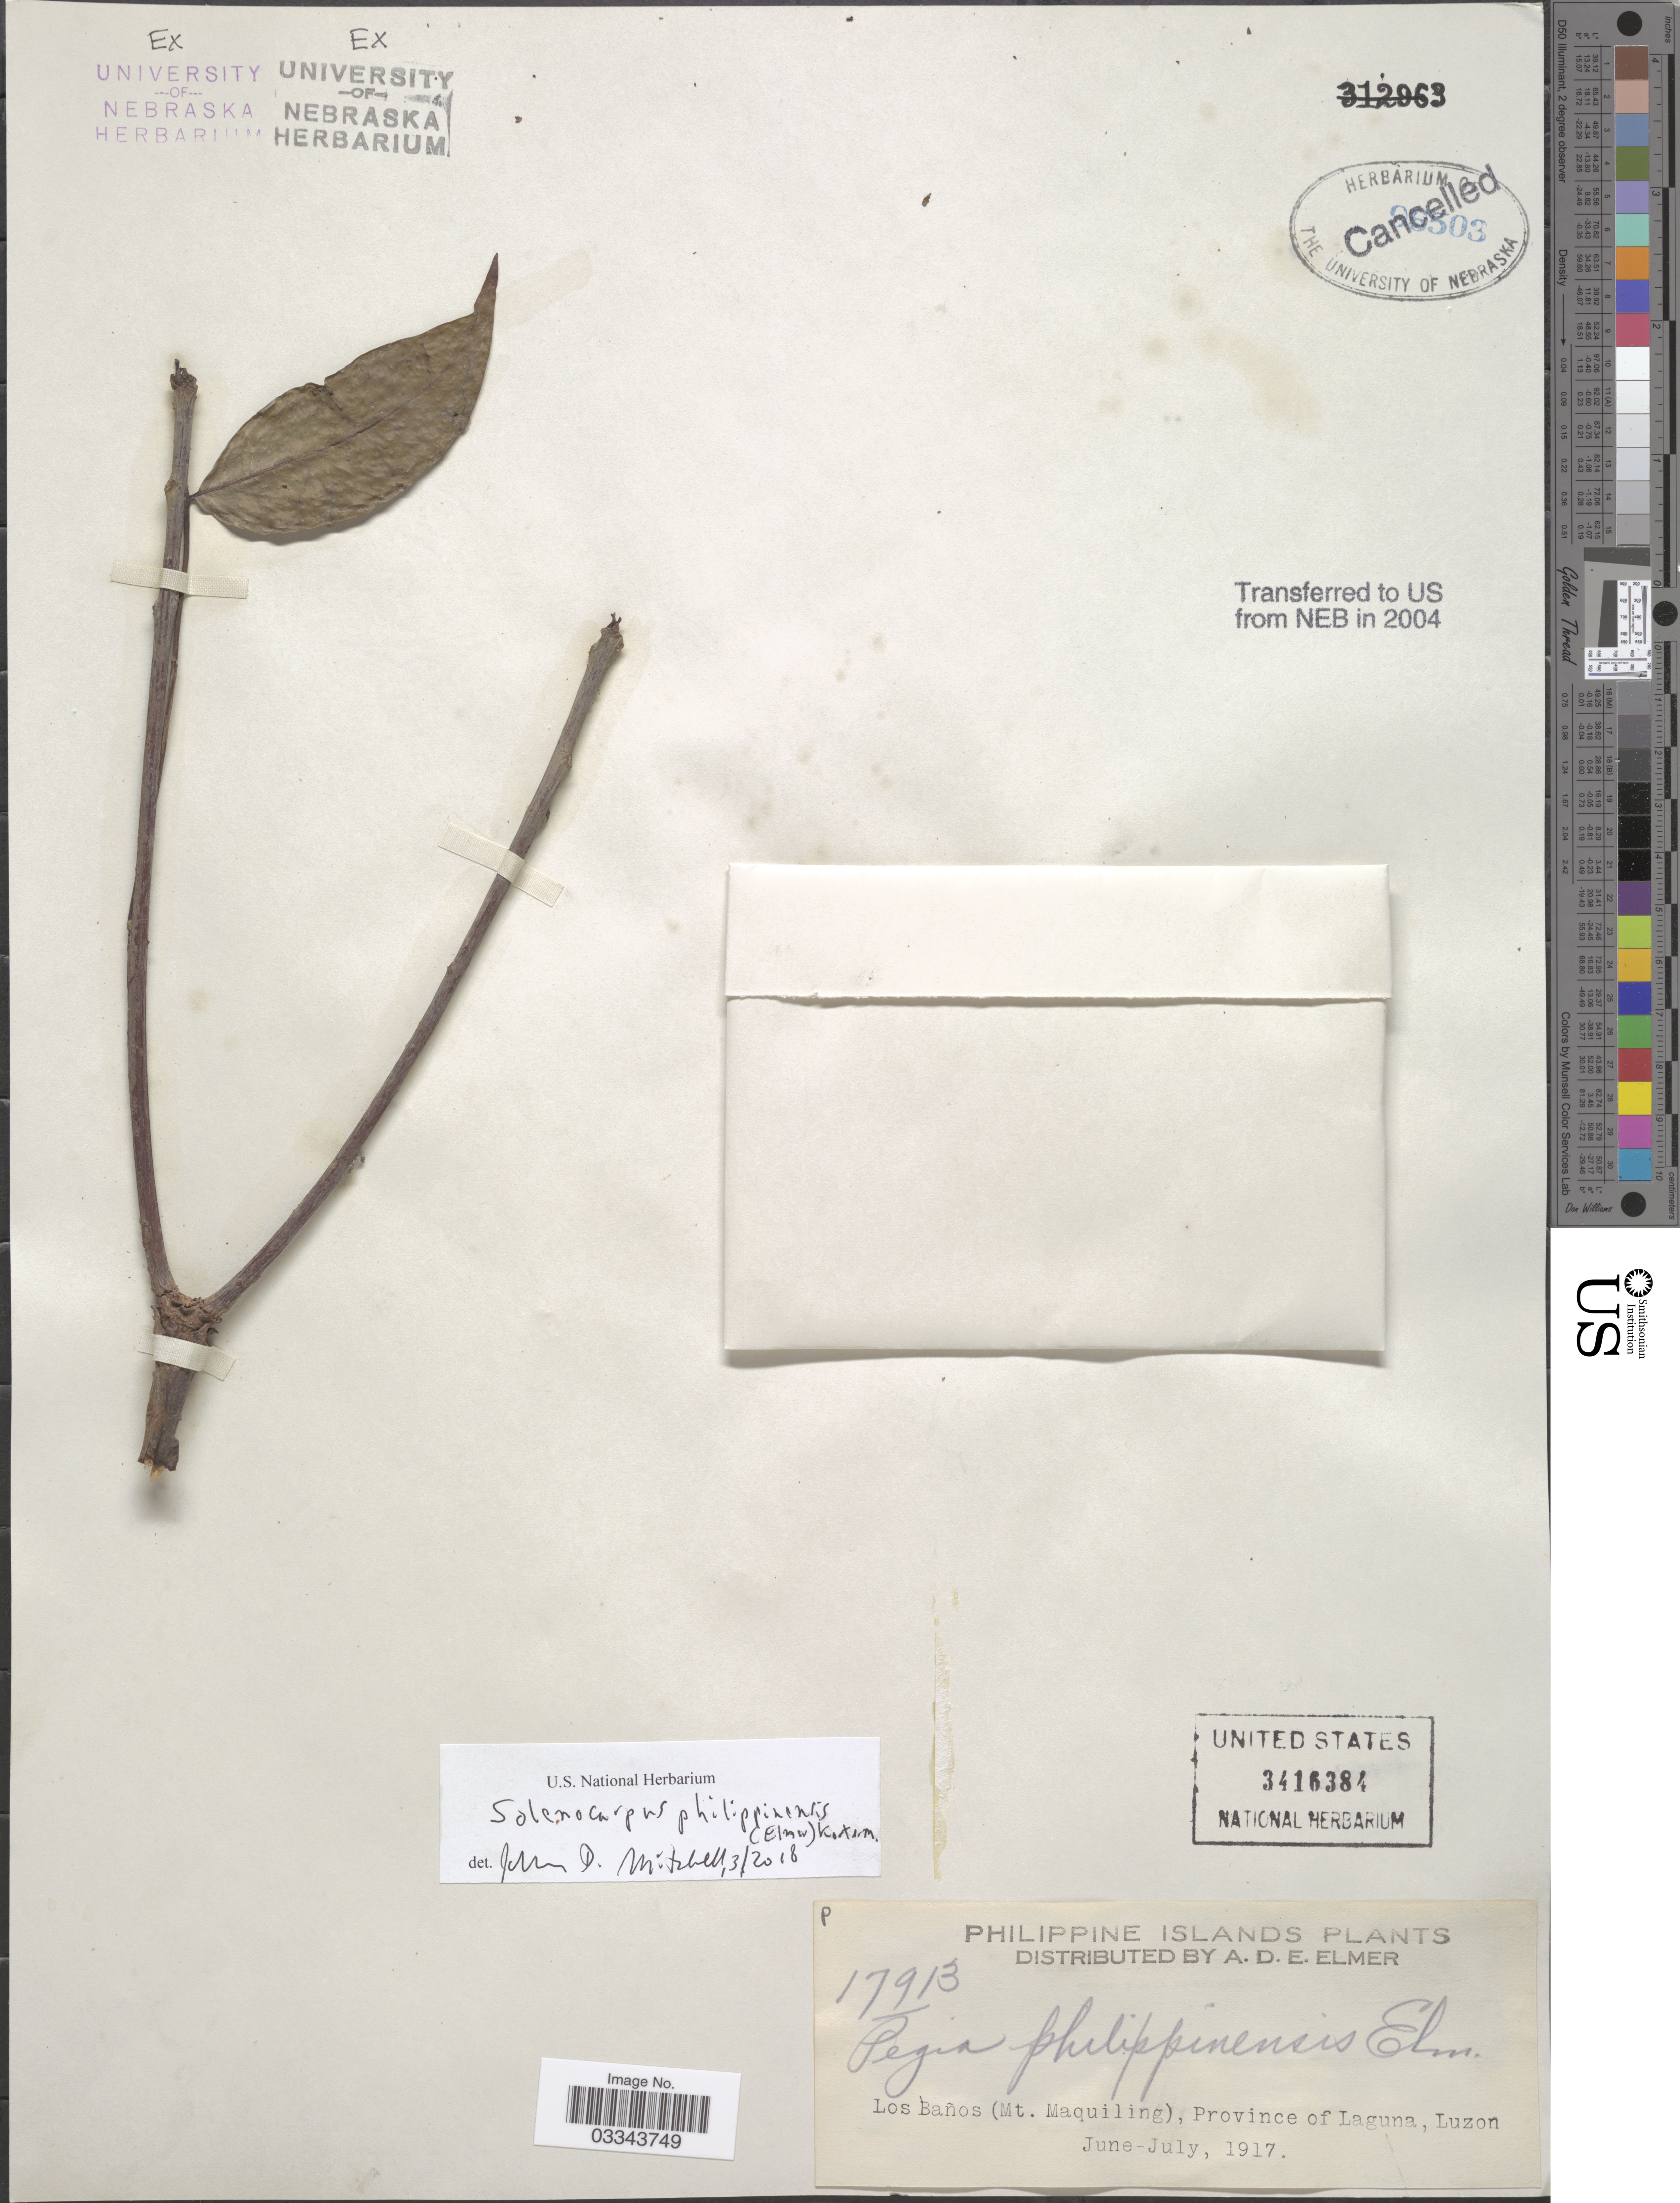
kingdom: Plantae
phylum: Tracheophyta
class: Magnoliopsida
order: Sapindales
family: Anacardiaceae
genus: Solenocarpus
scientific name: Solenocarpus philippinensis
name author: (Elmer) Kosterm.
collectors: A. D. E. Elmer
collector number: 17913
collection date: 1917-06/1917-07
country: Philippines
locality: Philippine Islands. Los Baños (Mt. Maquiling), Province of Laguna, Luzon.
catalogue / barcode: US 3416384